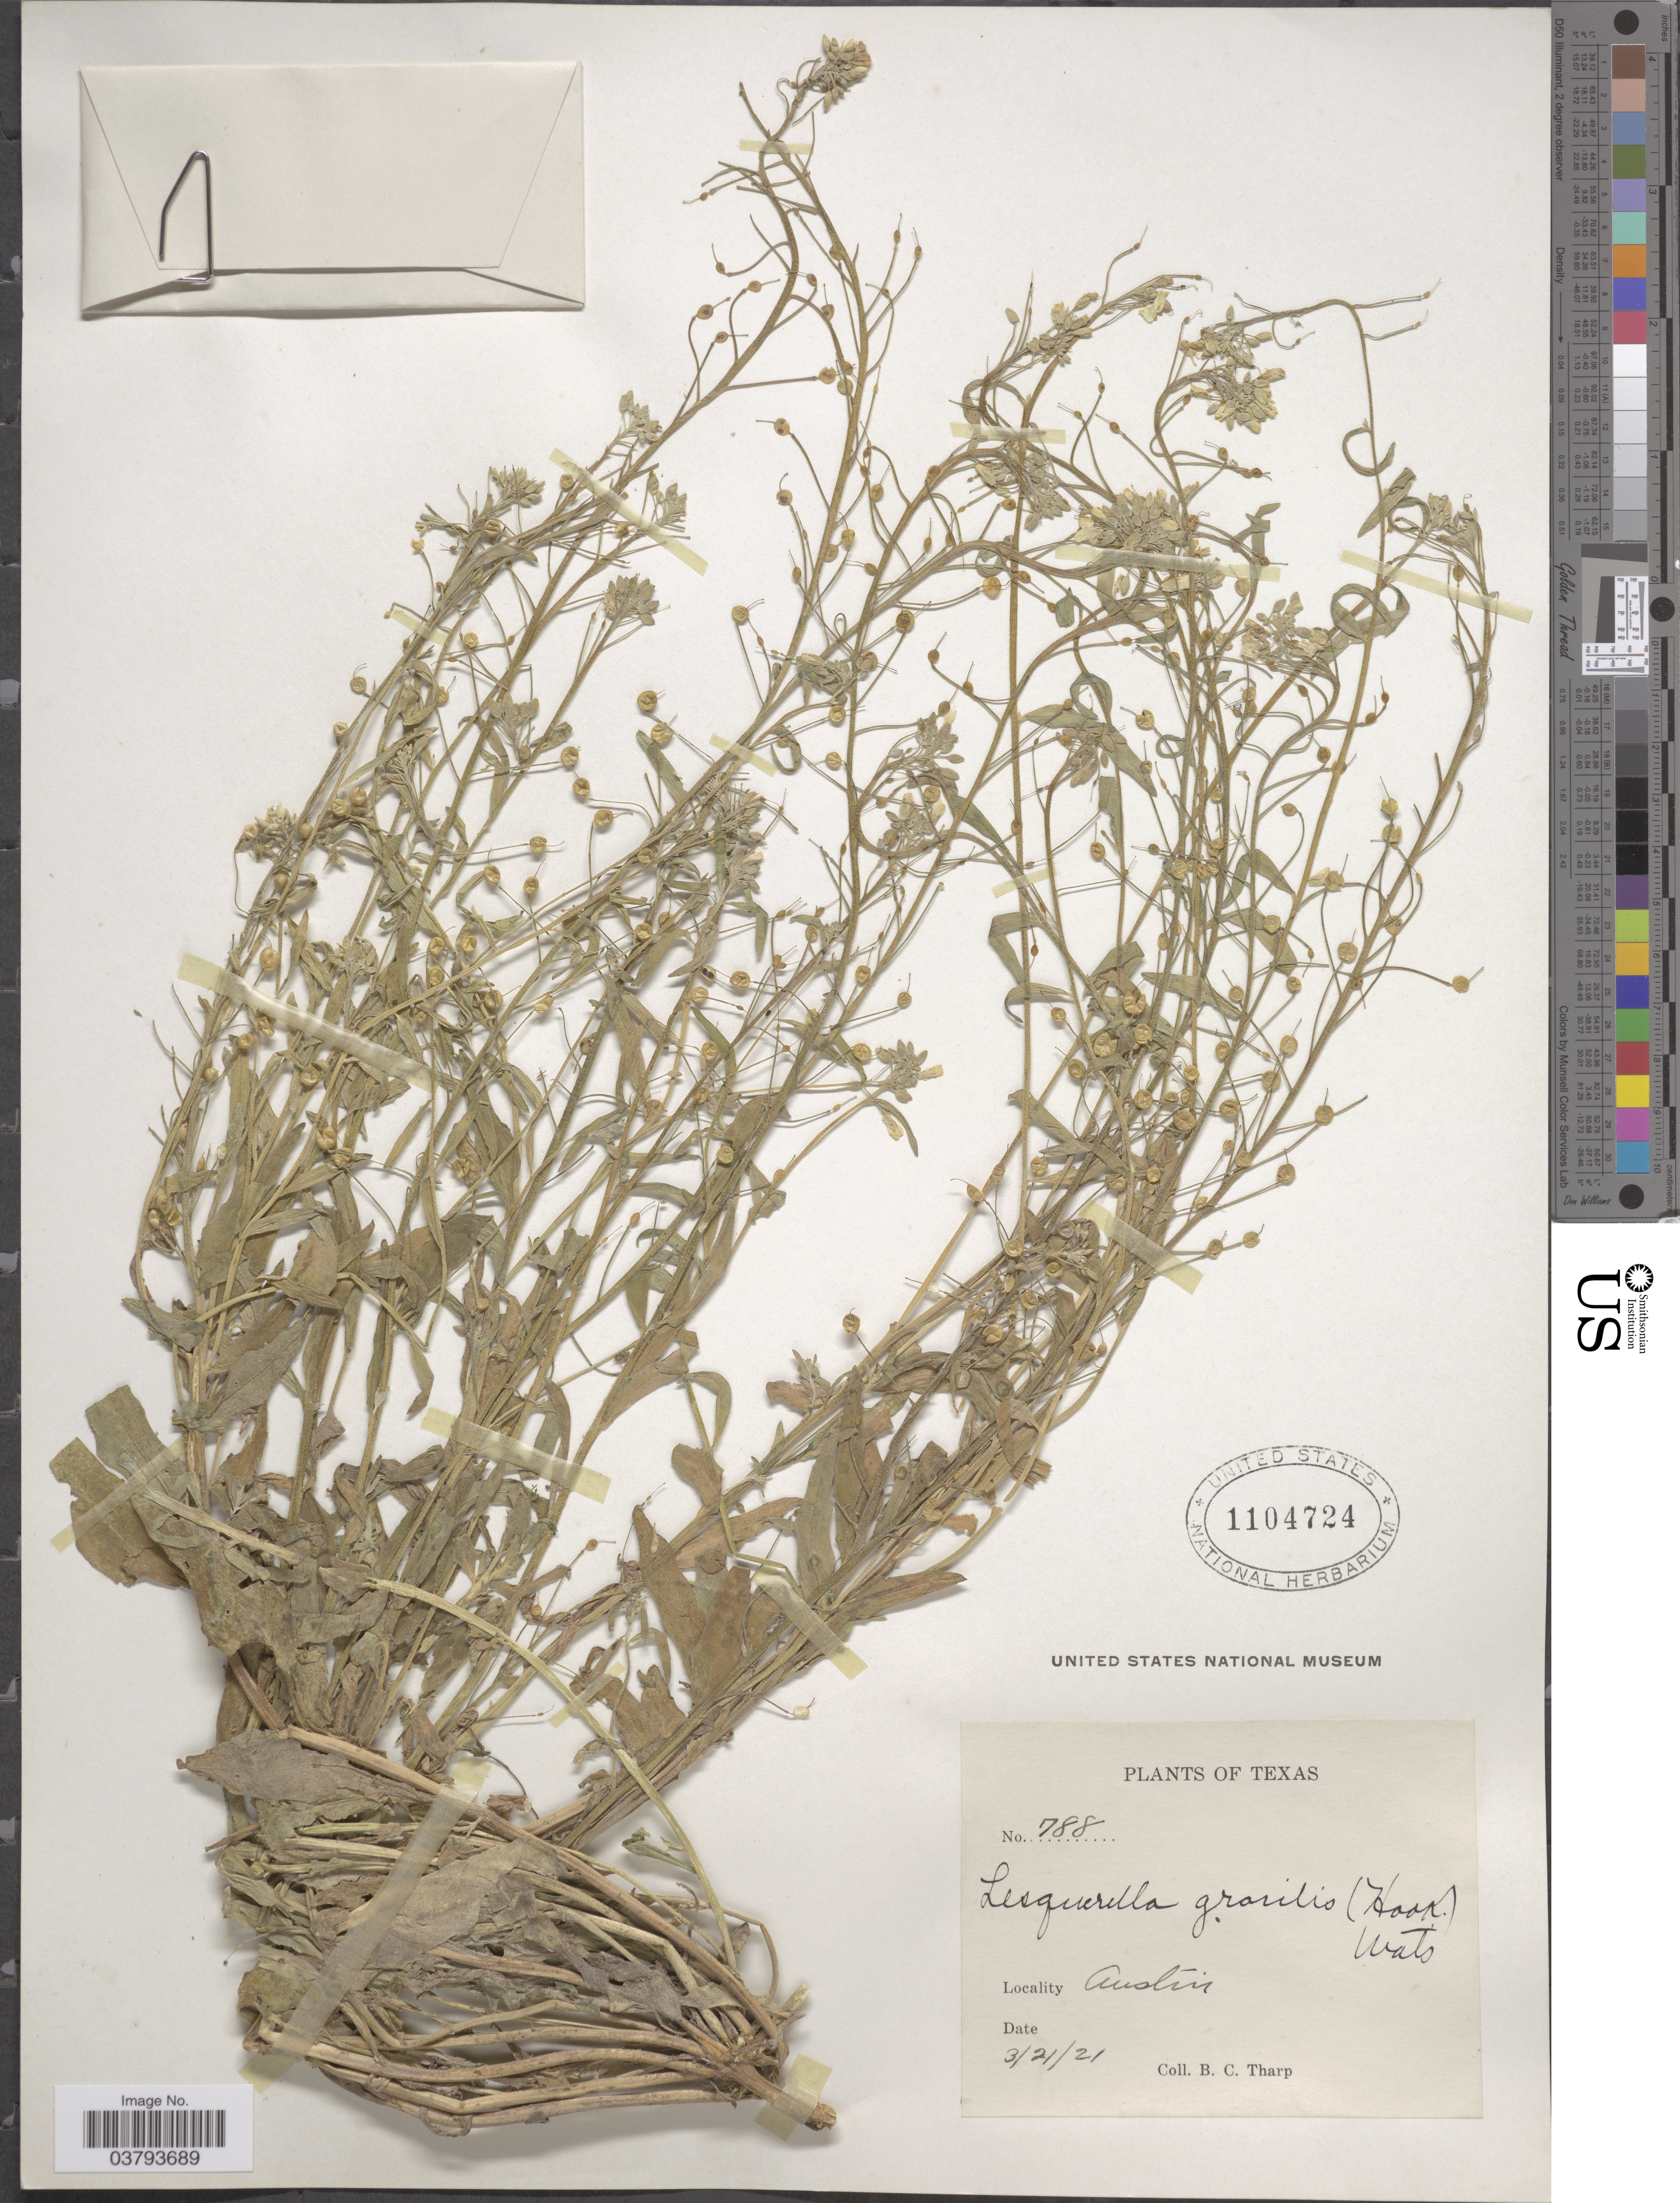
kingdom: Plantae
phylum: Tracheophyta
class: Magnoliopsida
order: Brassicales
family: Brassicaceae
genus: Lesquerella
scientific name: Lesquerella gracilis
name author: (Hook.) S. Watson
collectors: B. C. Tharp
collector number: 788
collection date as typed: Transcribed d/m/y: 21/3/21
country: United States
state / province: Texas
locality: Austin.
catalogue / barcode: US 1104724